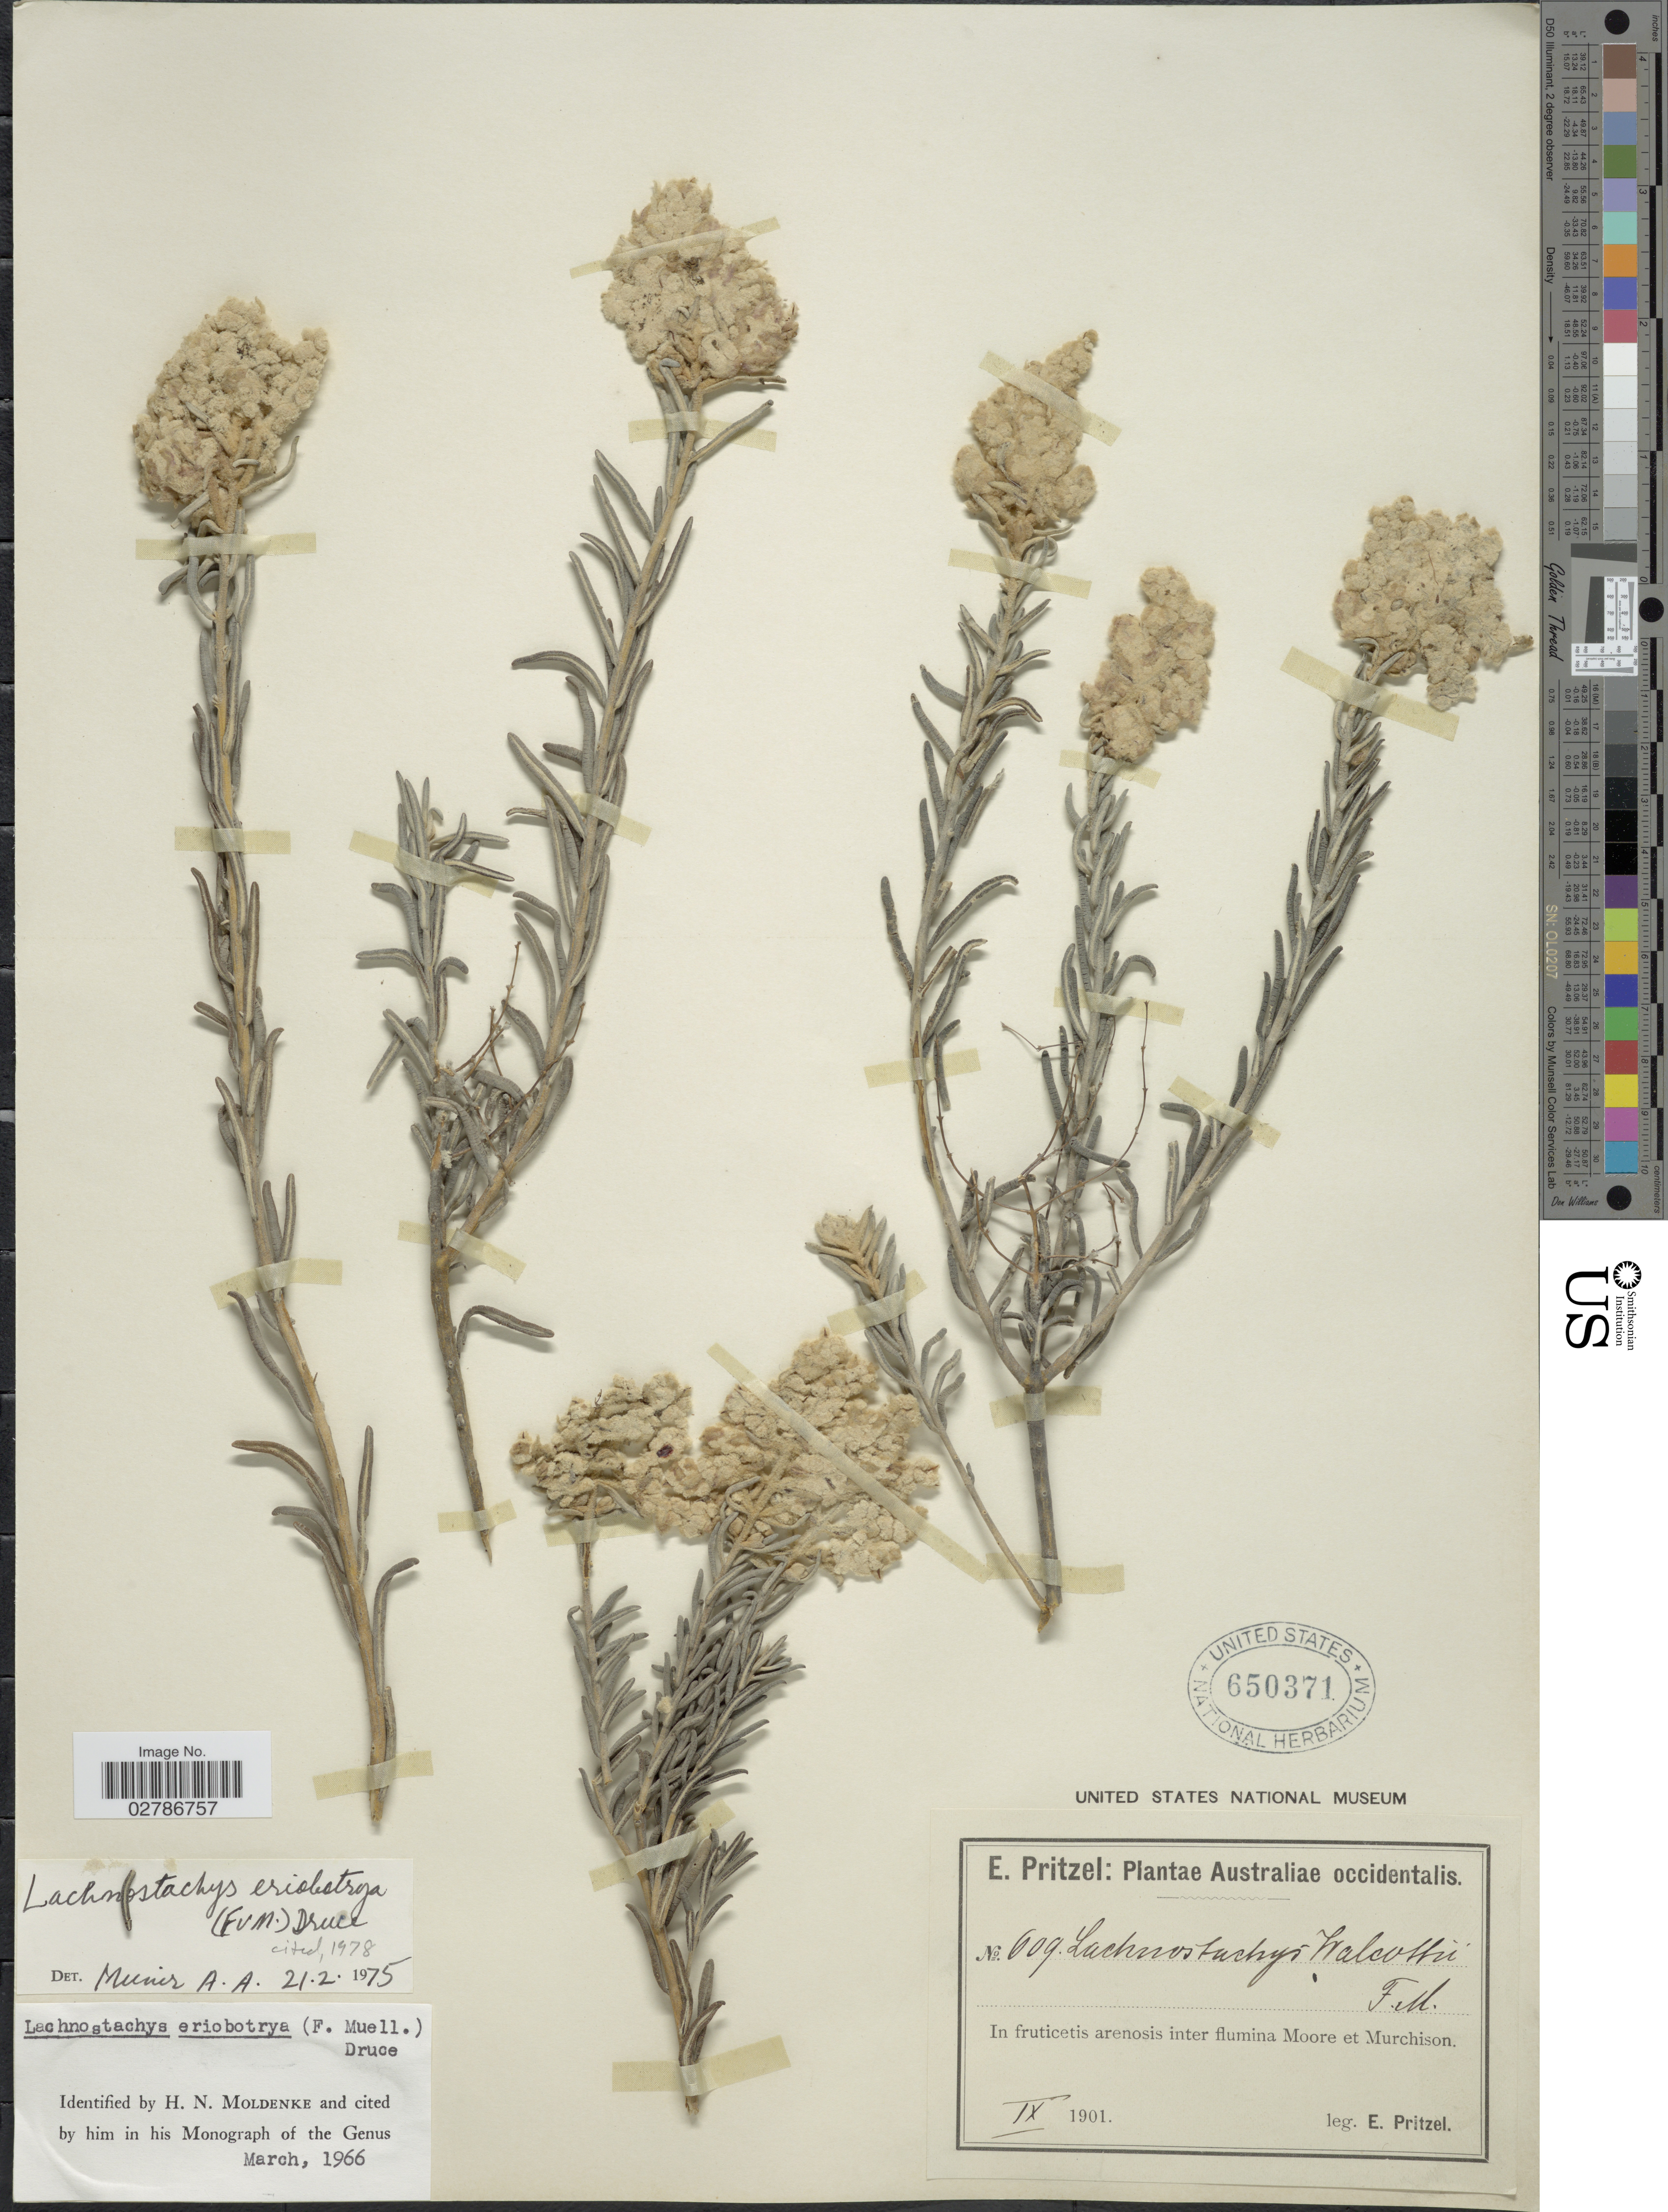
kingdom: Plantae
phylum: Tracheophyta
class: Magnoliopsida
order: Lamiales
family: Lamiaceae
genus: Lachnostachys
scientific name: Lachnostachys eriobotrya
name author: (F. Muell.) Druce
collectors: E. G. Pritzel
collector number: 609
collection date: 1901-09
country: Australia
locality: Australiae occidentalis. In fruticetis arenosis inter flumina Moore et Murchison.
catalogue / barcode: US 650371